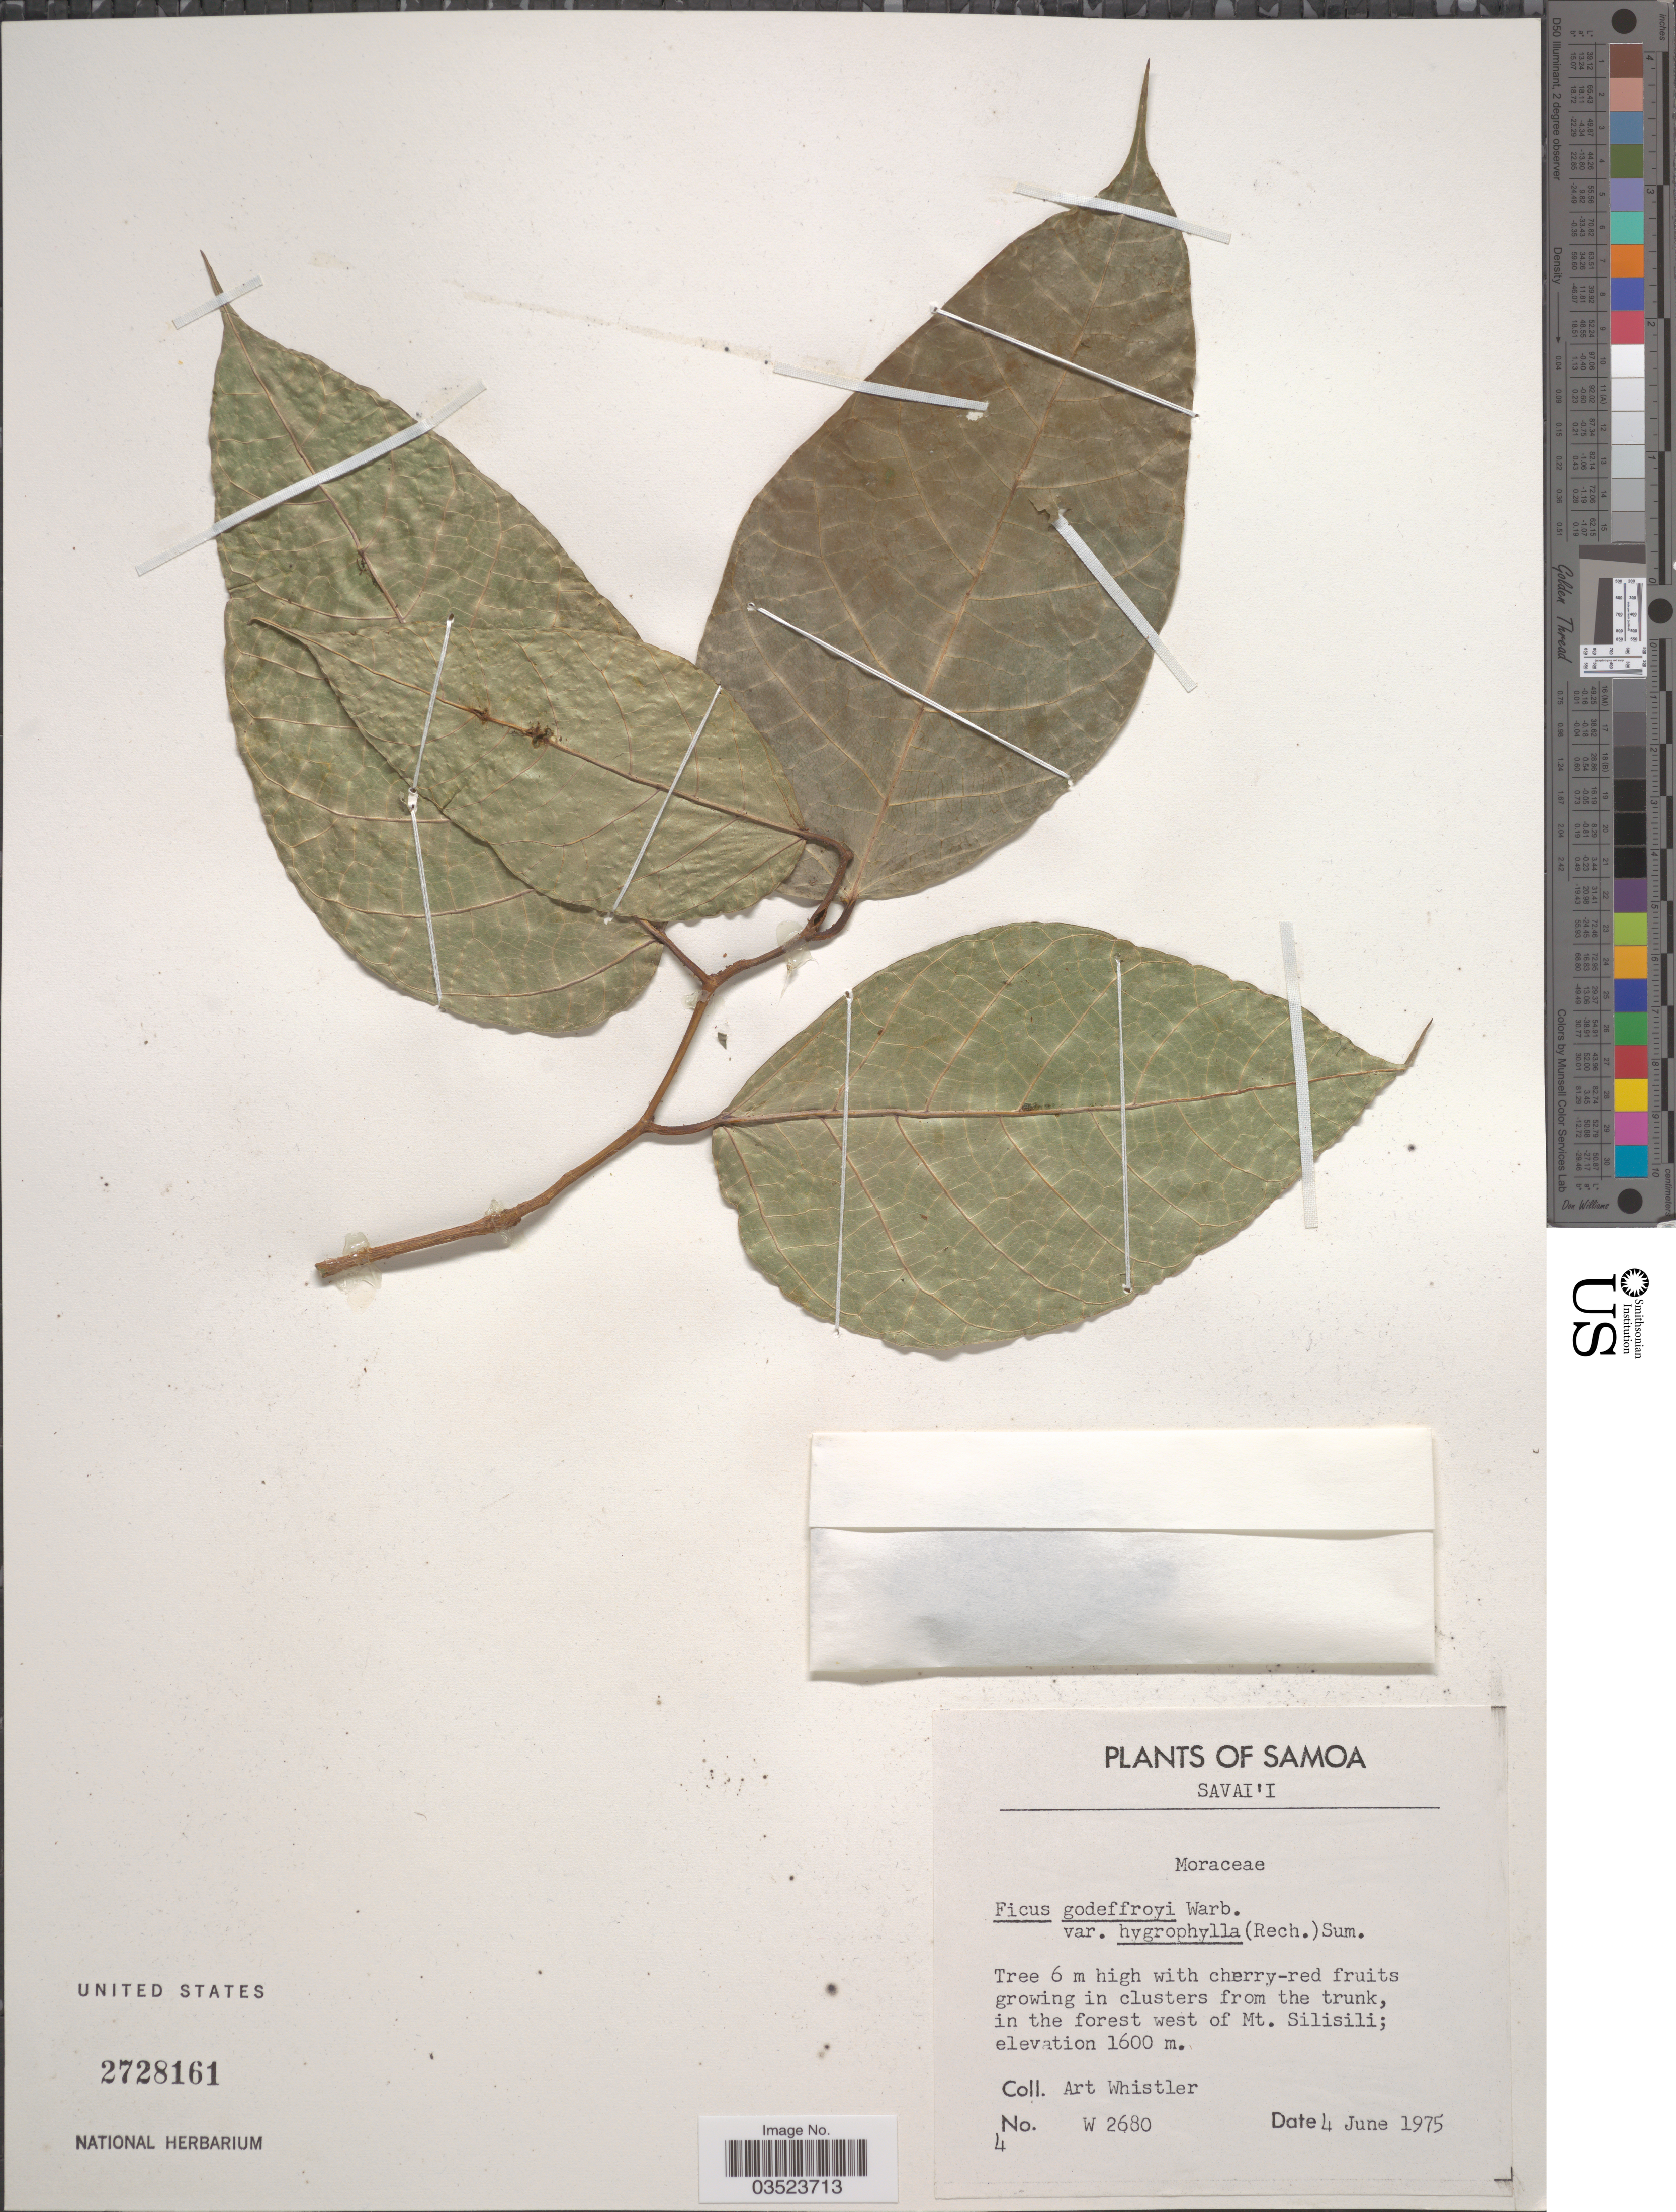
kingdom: Plantae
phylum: Tracheophyta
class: Magnoliopsida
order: Rosales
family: Moraceae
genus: Ficus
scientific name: Ficus godeffroyi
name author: Warb.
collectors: A. Whistler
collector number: W2680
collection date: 1975-06-04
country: Samoa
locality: Samoa. Savai'i. In the forest west of Mt. Silisili.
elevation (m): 1600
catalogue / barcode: US 2728161